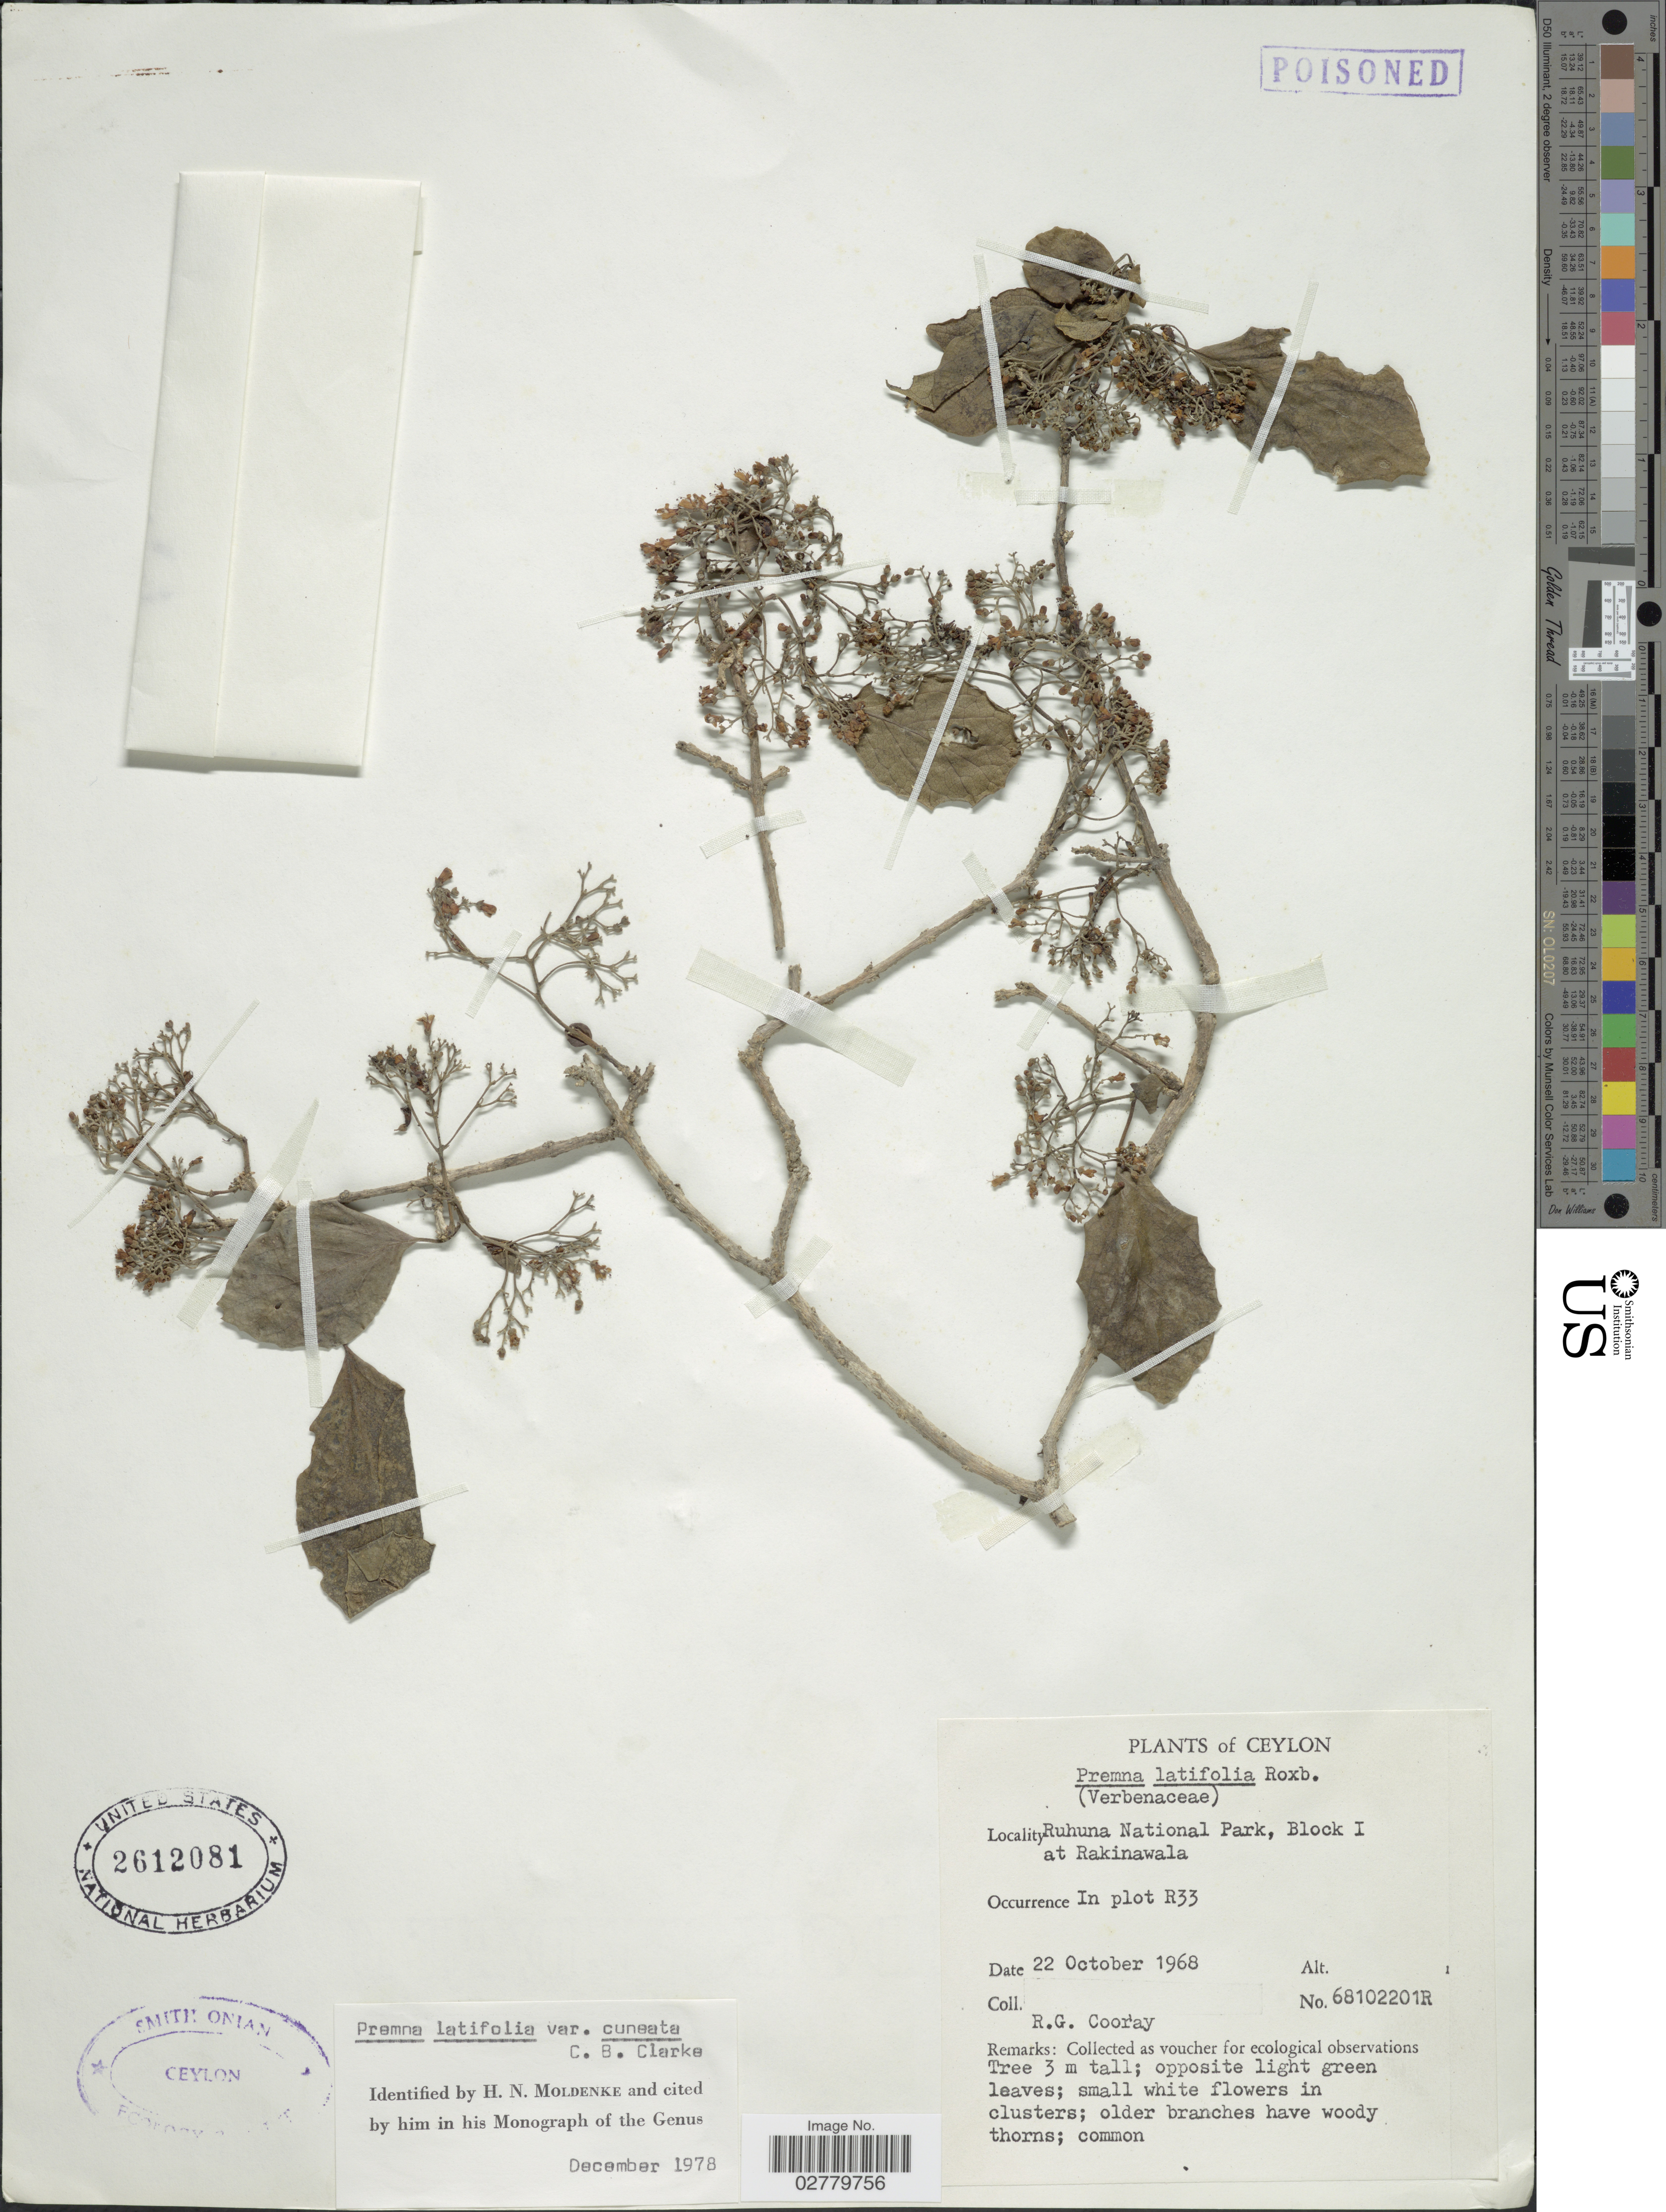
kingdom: Plantae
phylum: Tracheophyta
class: Magnoliopsida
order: Lamiales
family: Lamiaceae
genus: Premna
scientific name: Premna odorata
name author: Blanco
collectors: R. Cooray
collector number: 68102201R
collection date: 1968-10-22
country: Sri Lanka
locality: Ceylon. Ruhuna National Park, Block I at Rakinawala. In plot R33.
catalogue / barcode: US 2612081